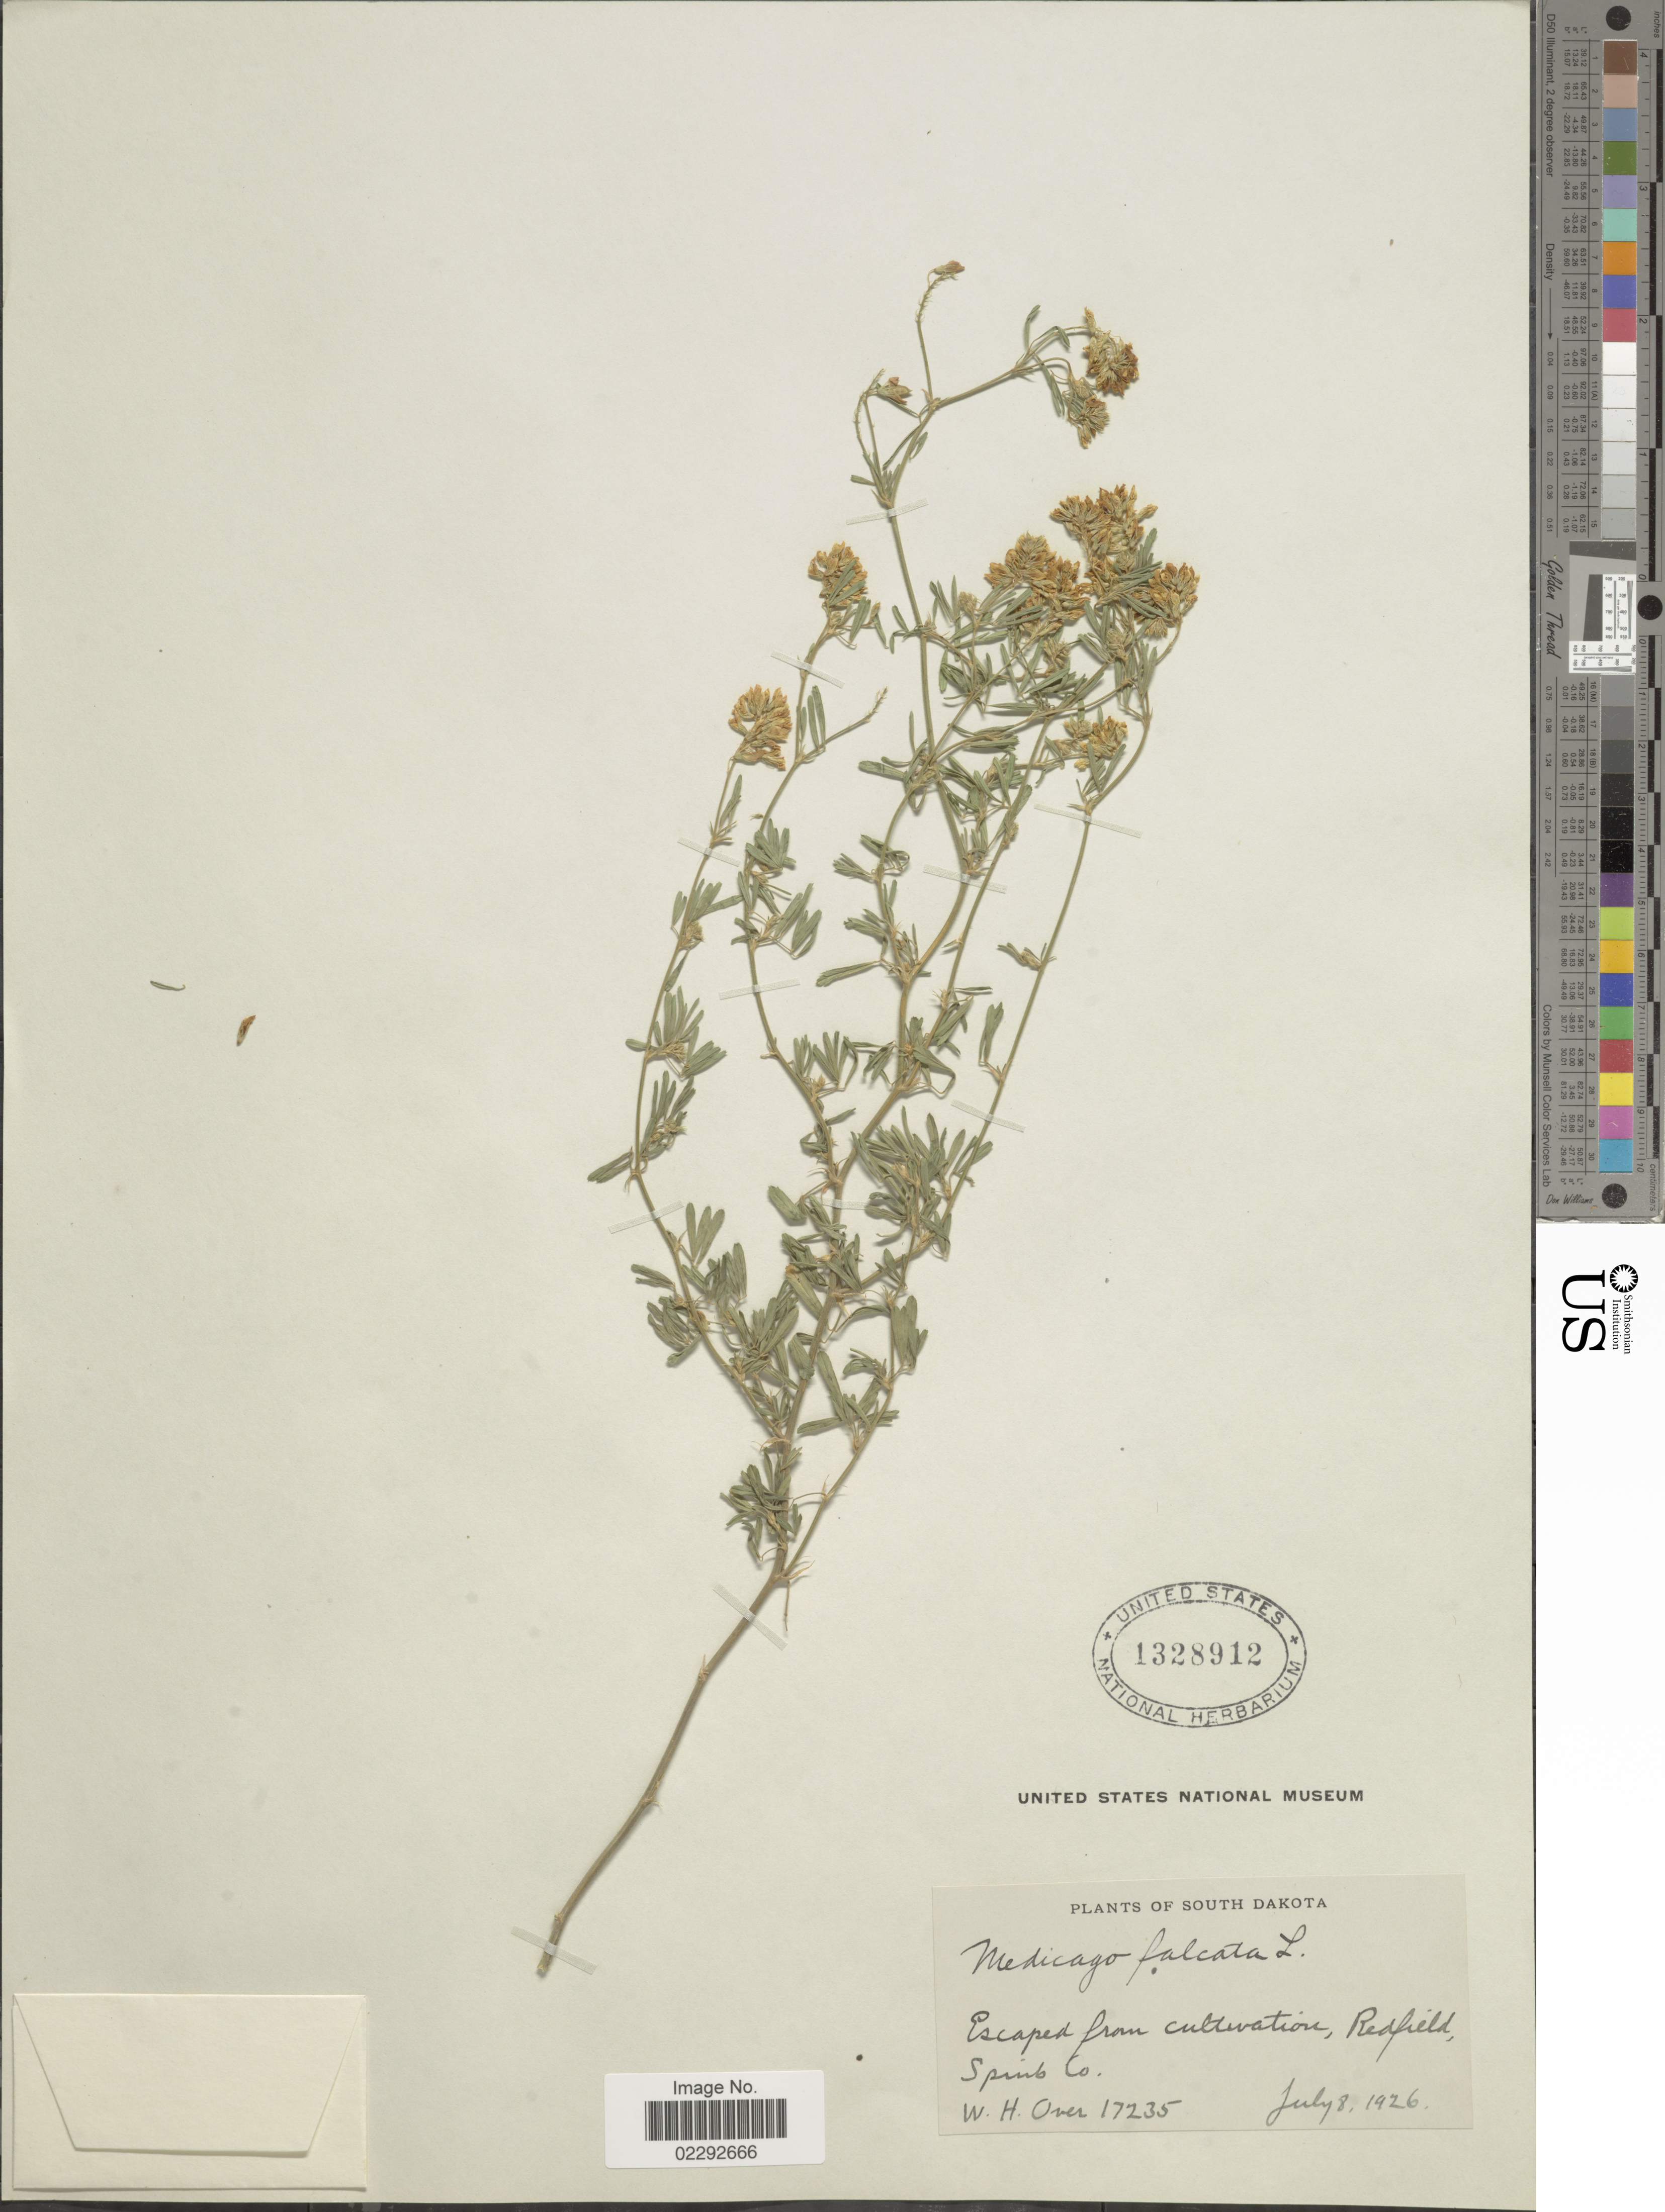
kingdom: Plantae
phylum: Tracheophyta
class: Magnoliopsida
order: Fabales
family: Fabaceae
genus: Medicago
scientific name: Medicago falcata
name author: L.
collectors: W. Over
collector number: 17235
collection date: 1926-07-08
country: United States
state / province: South Dakota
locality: Redfield, Spink Co.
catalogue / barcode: US 1328912